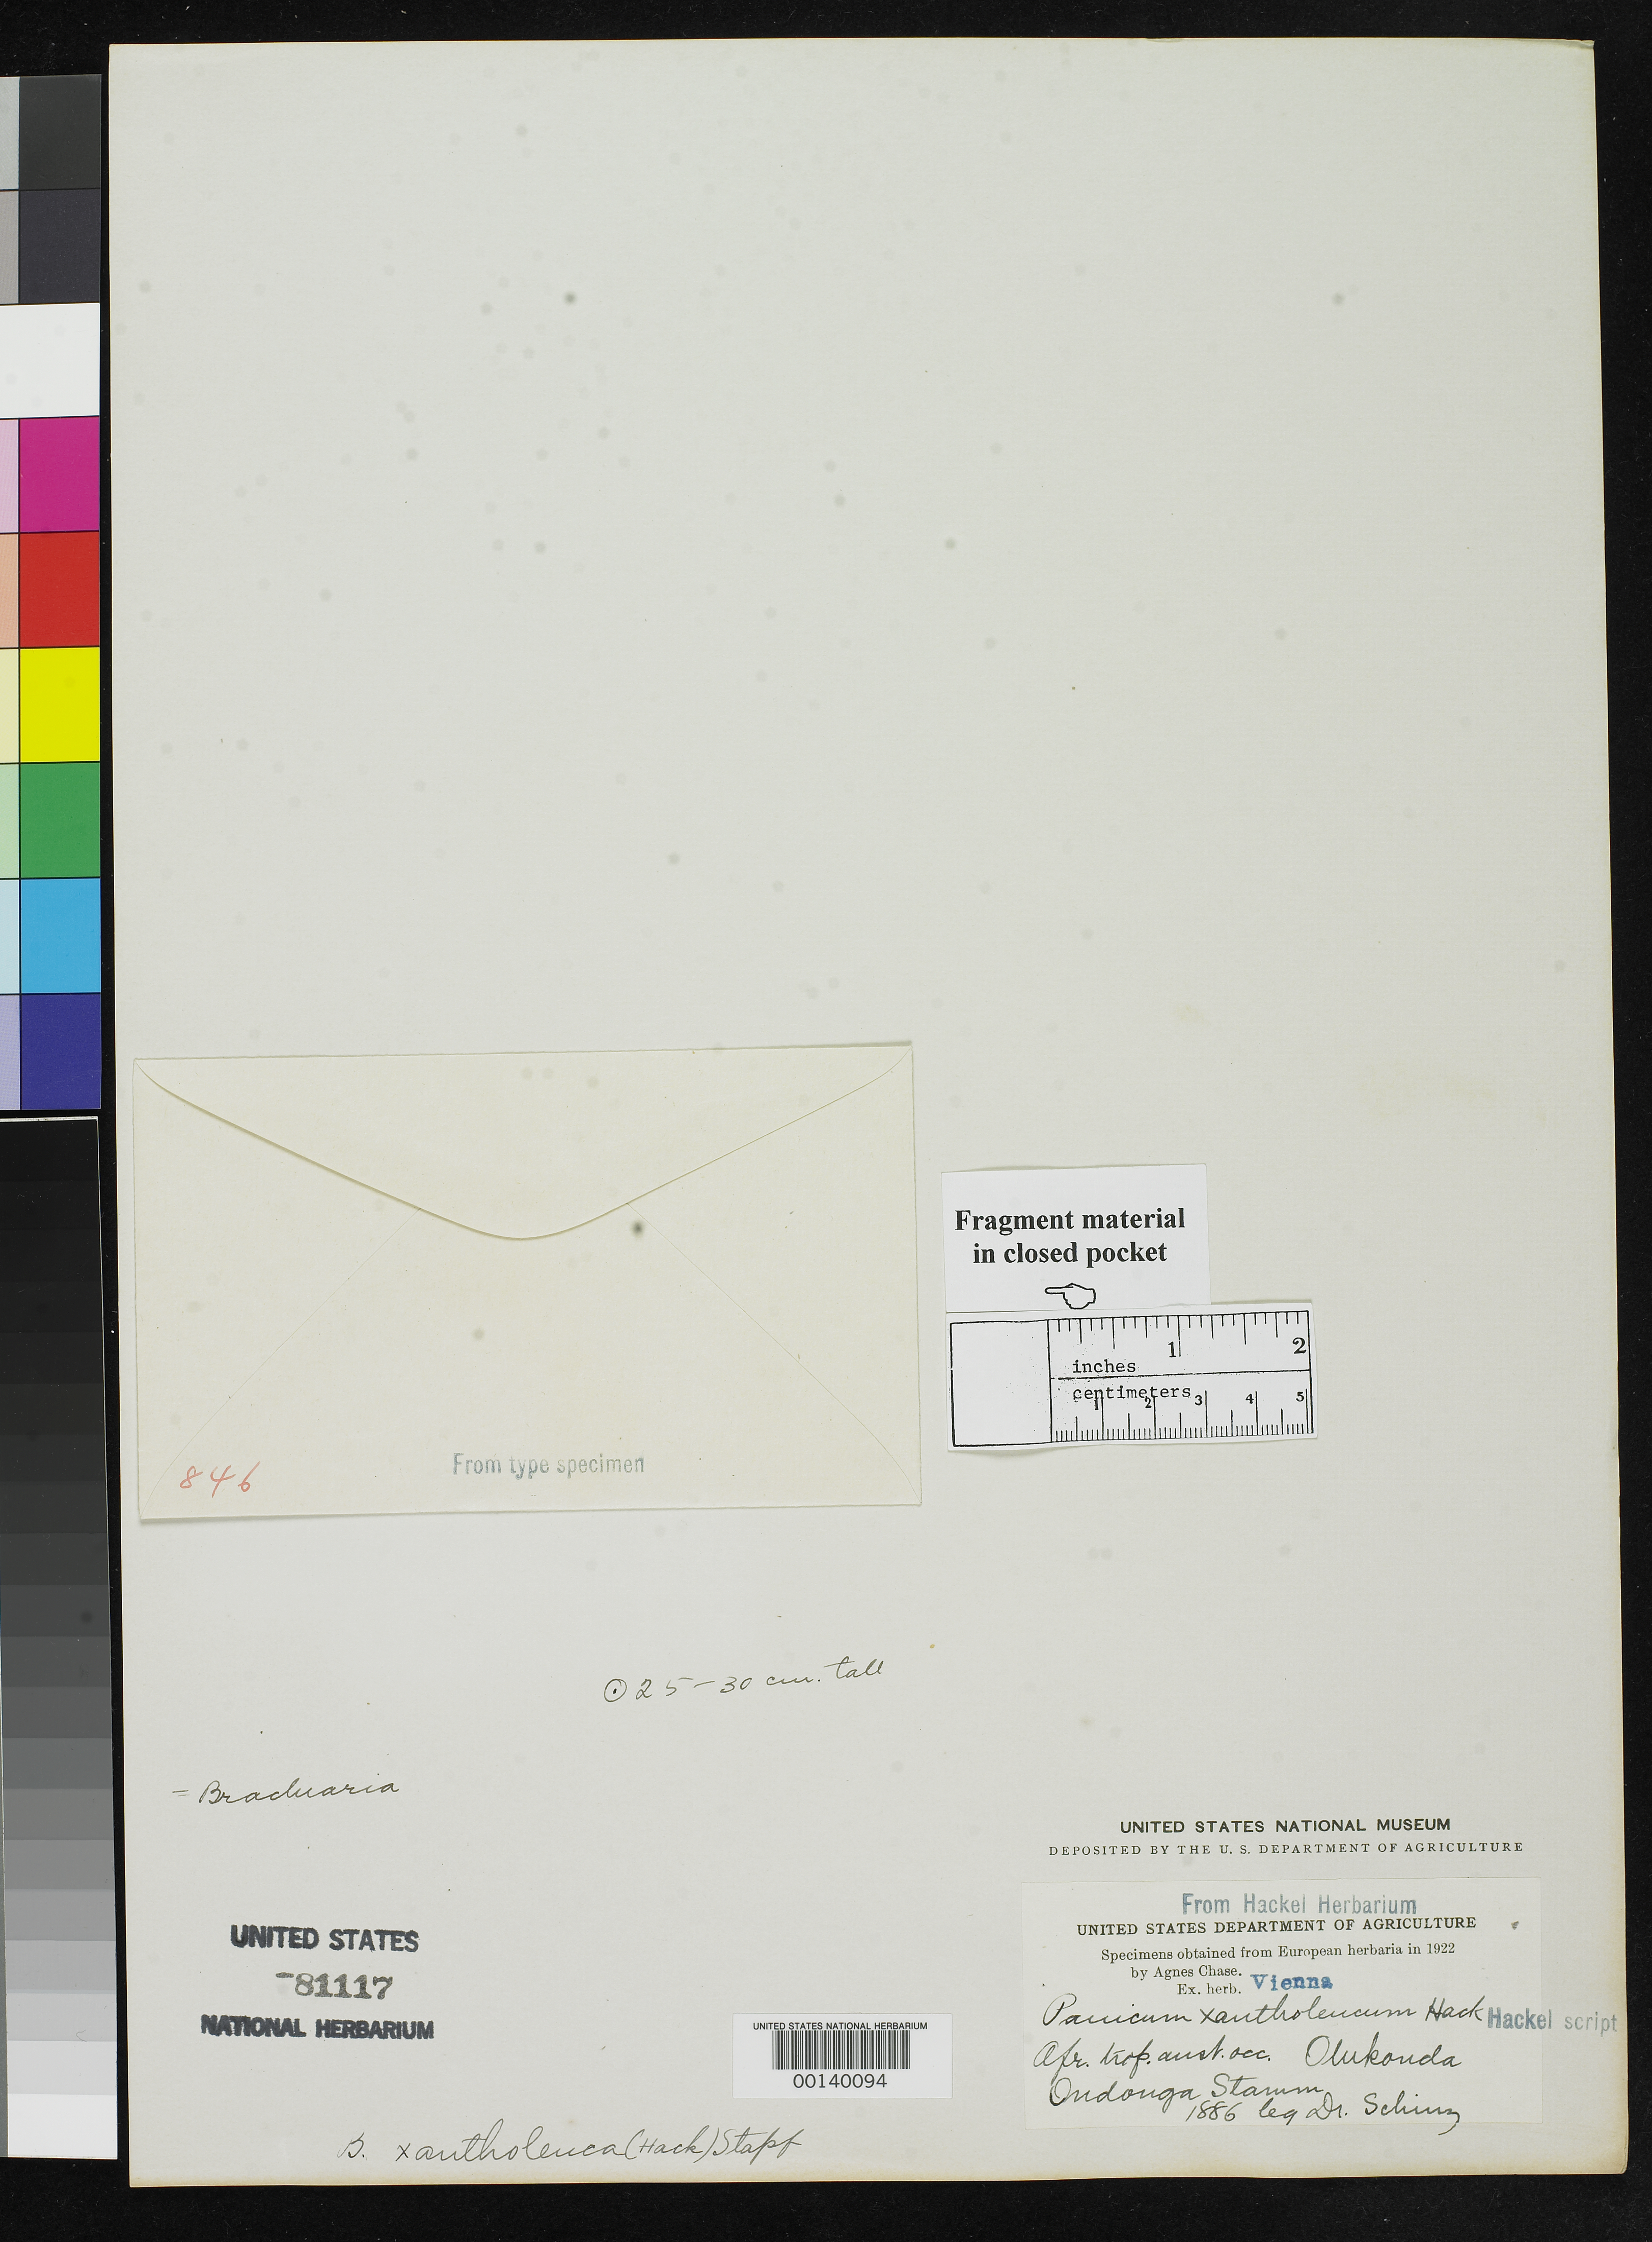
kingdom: Plantae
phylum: Tracheophyta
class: Liliopsida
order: Poales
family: Poaceae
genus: Panicum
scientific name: Panicum xantholeucum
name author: Hack. ex Schinz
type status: Type Fragment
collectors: H. Schinz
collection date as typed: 1886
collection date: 1886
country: Namibia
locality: Olukonda, Ondonga Stamm, Ovamboland.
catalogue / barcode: US 81117